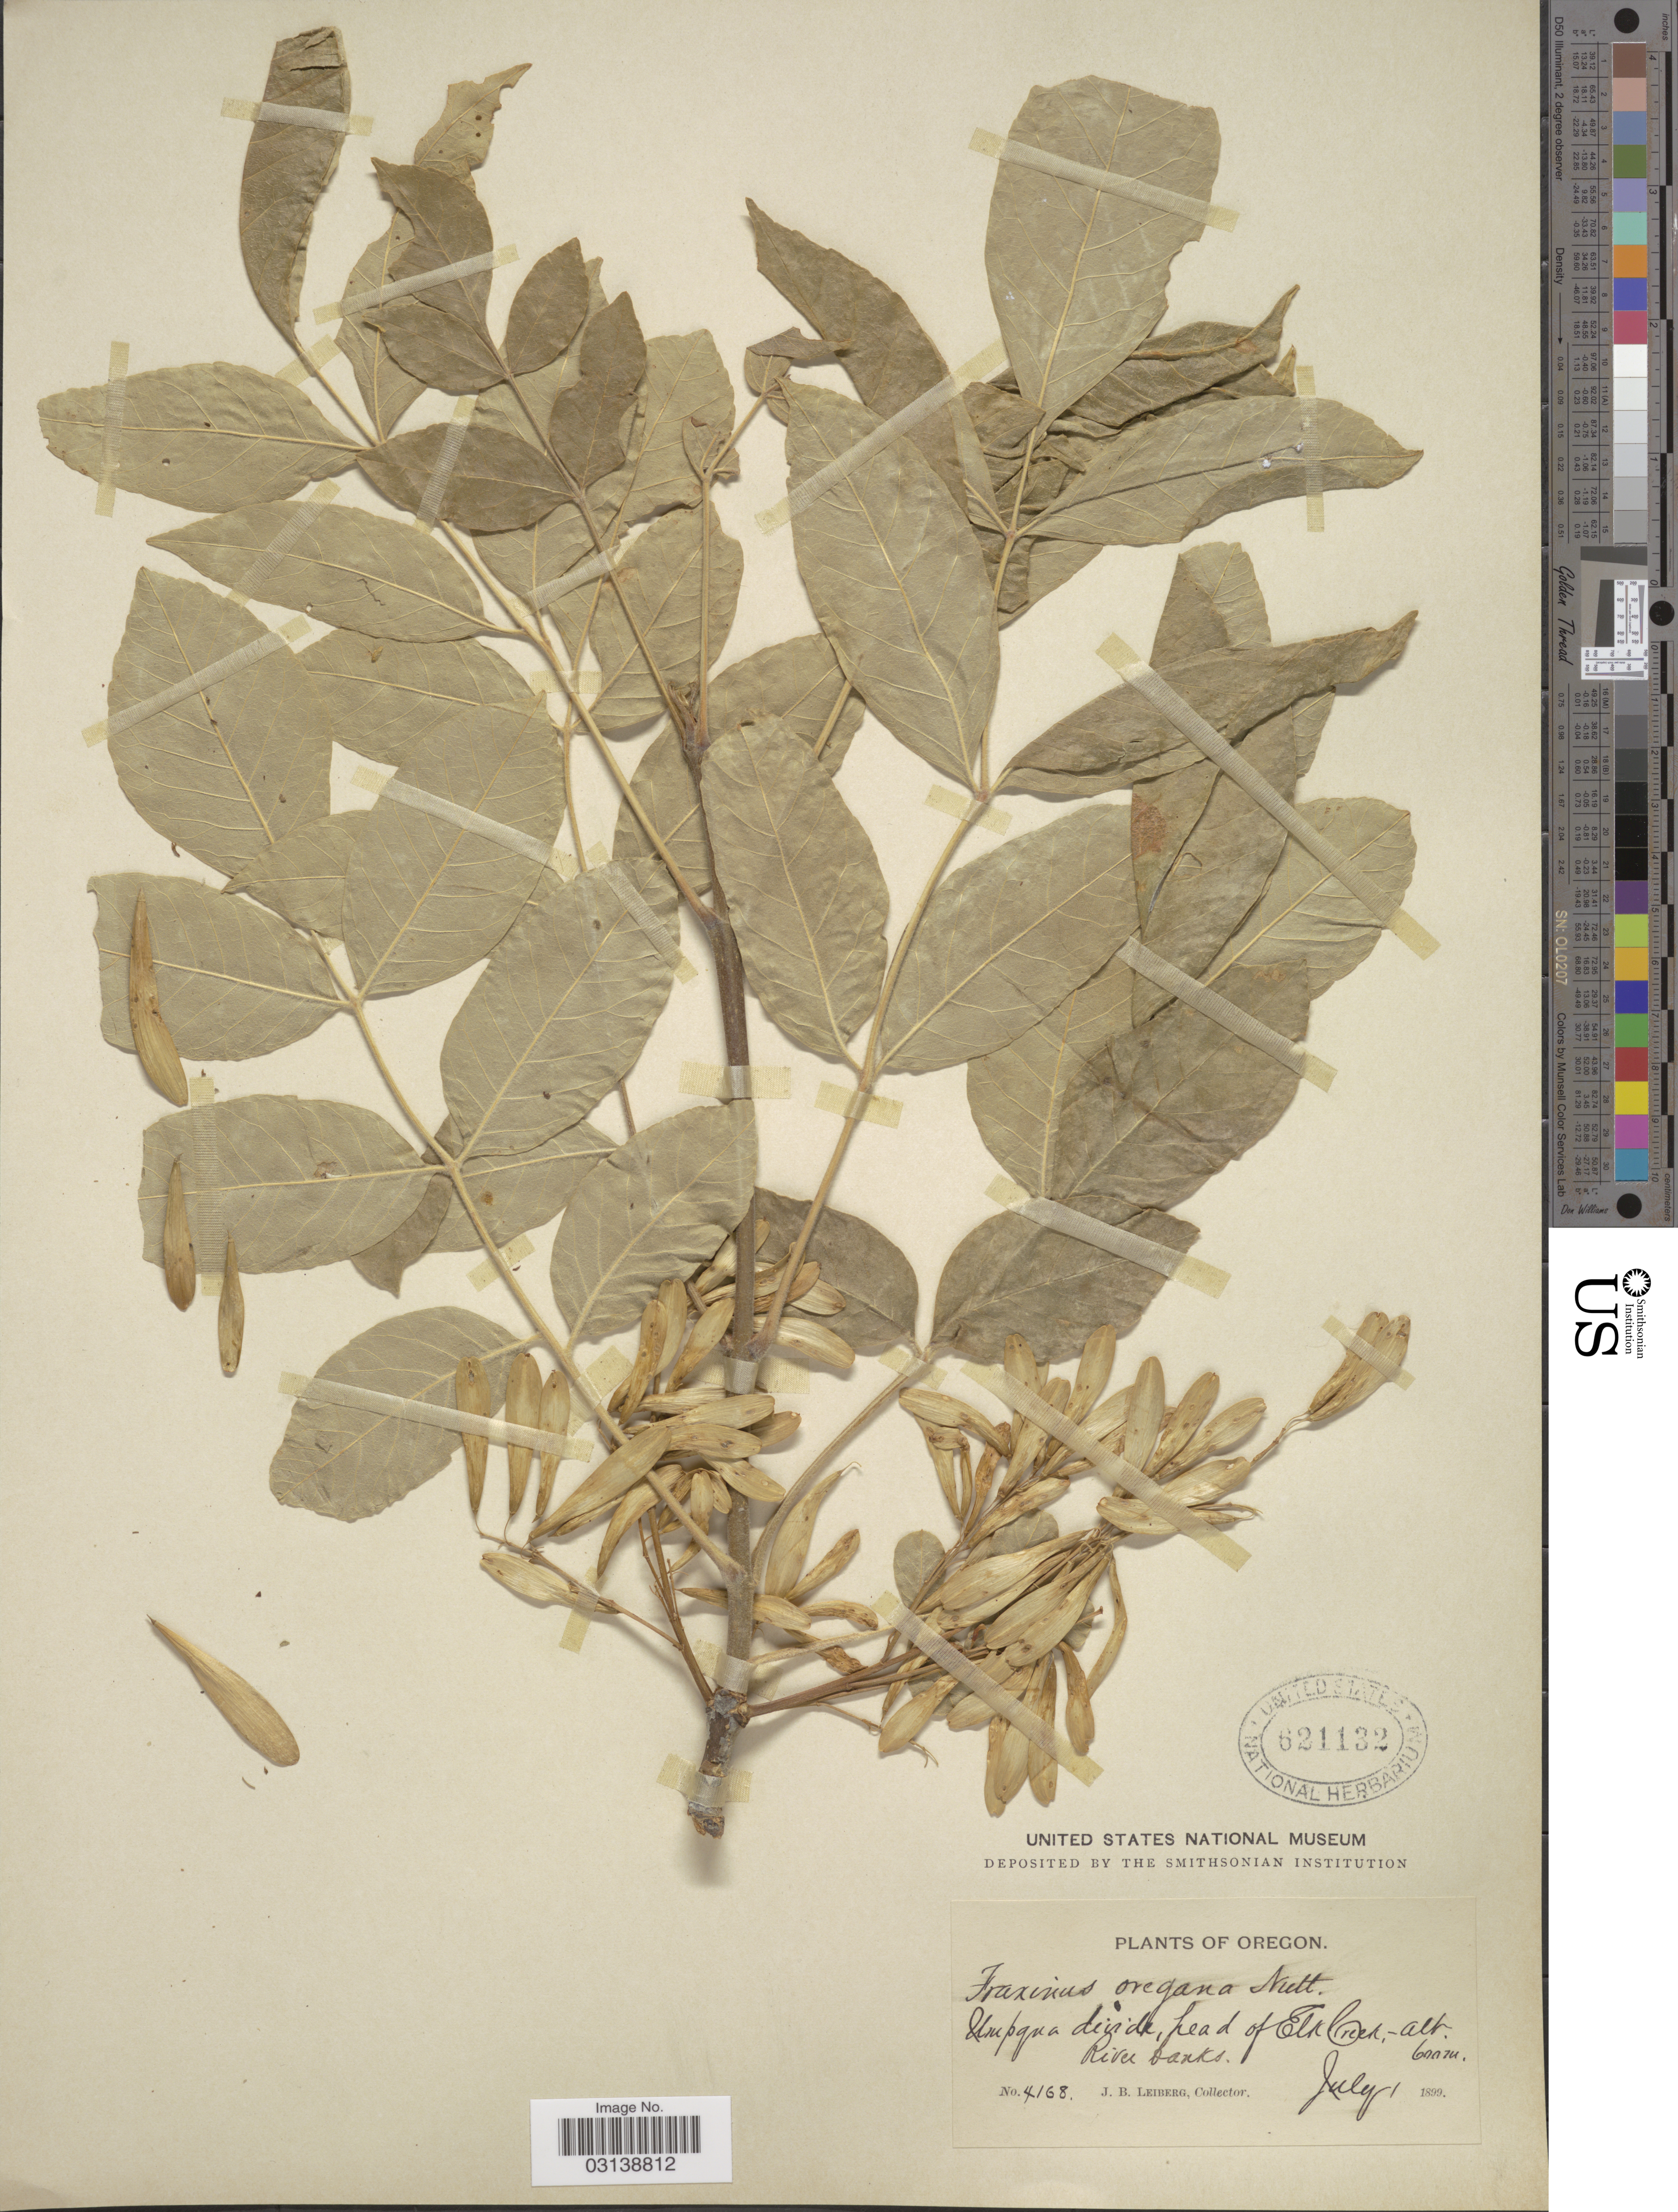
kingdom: Plantae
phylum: Tracheophyta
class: Magnoliopsida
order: Lamiales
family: Oleaceae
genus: Fraxinus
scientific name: Fraxinus latifolia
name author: Benth.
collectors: J. B. Leiberg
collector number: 4168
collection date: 1899-07-01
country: United States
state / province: Oregon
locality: Umpqua divide, head of Elk Creek.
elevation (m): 600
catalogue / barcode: US 621132